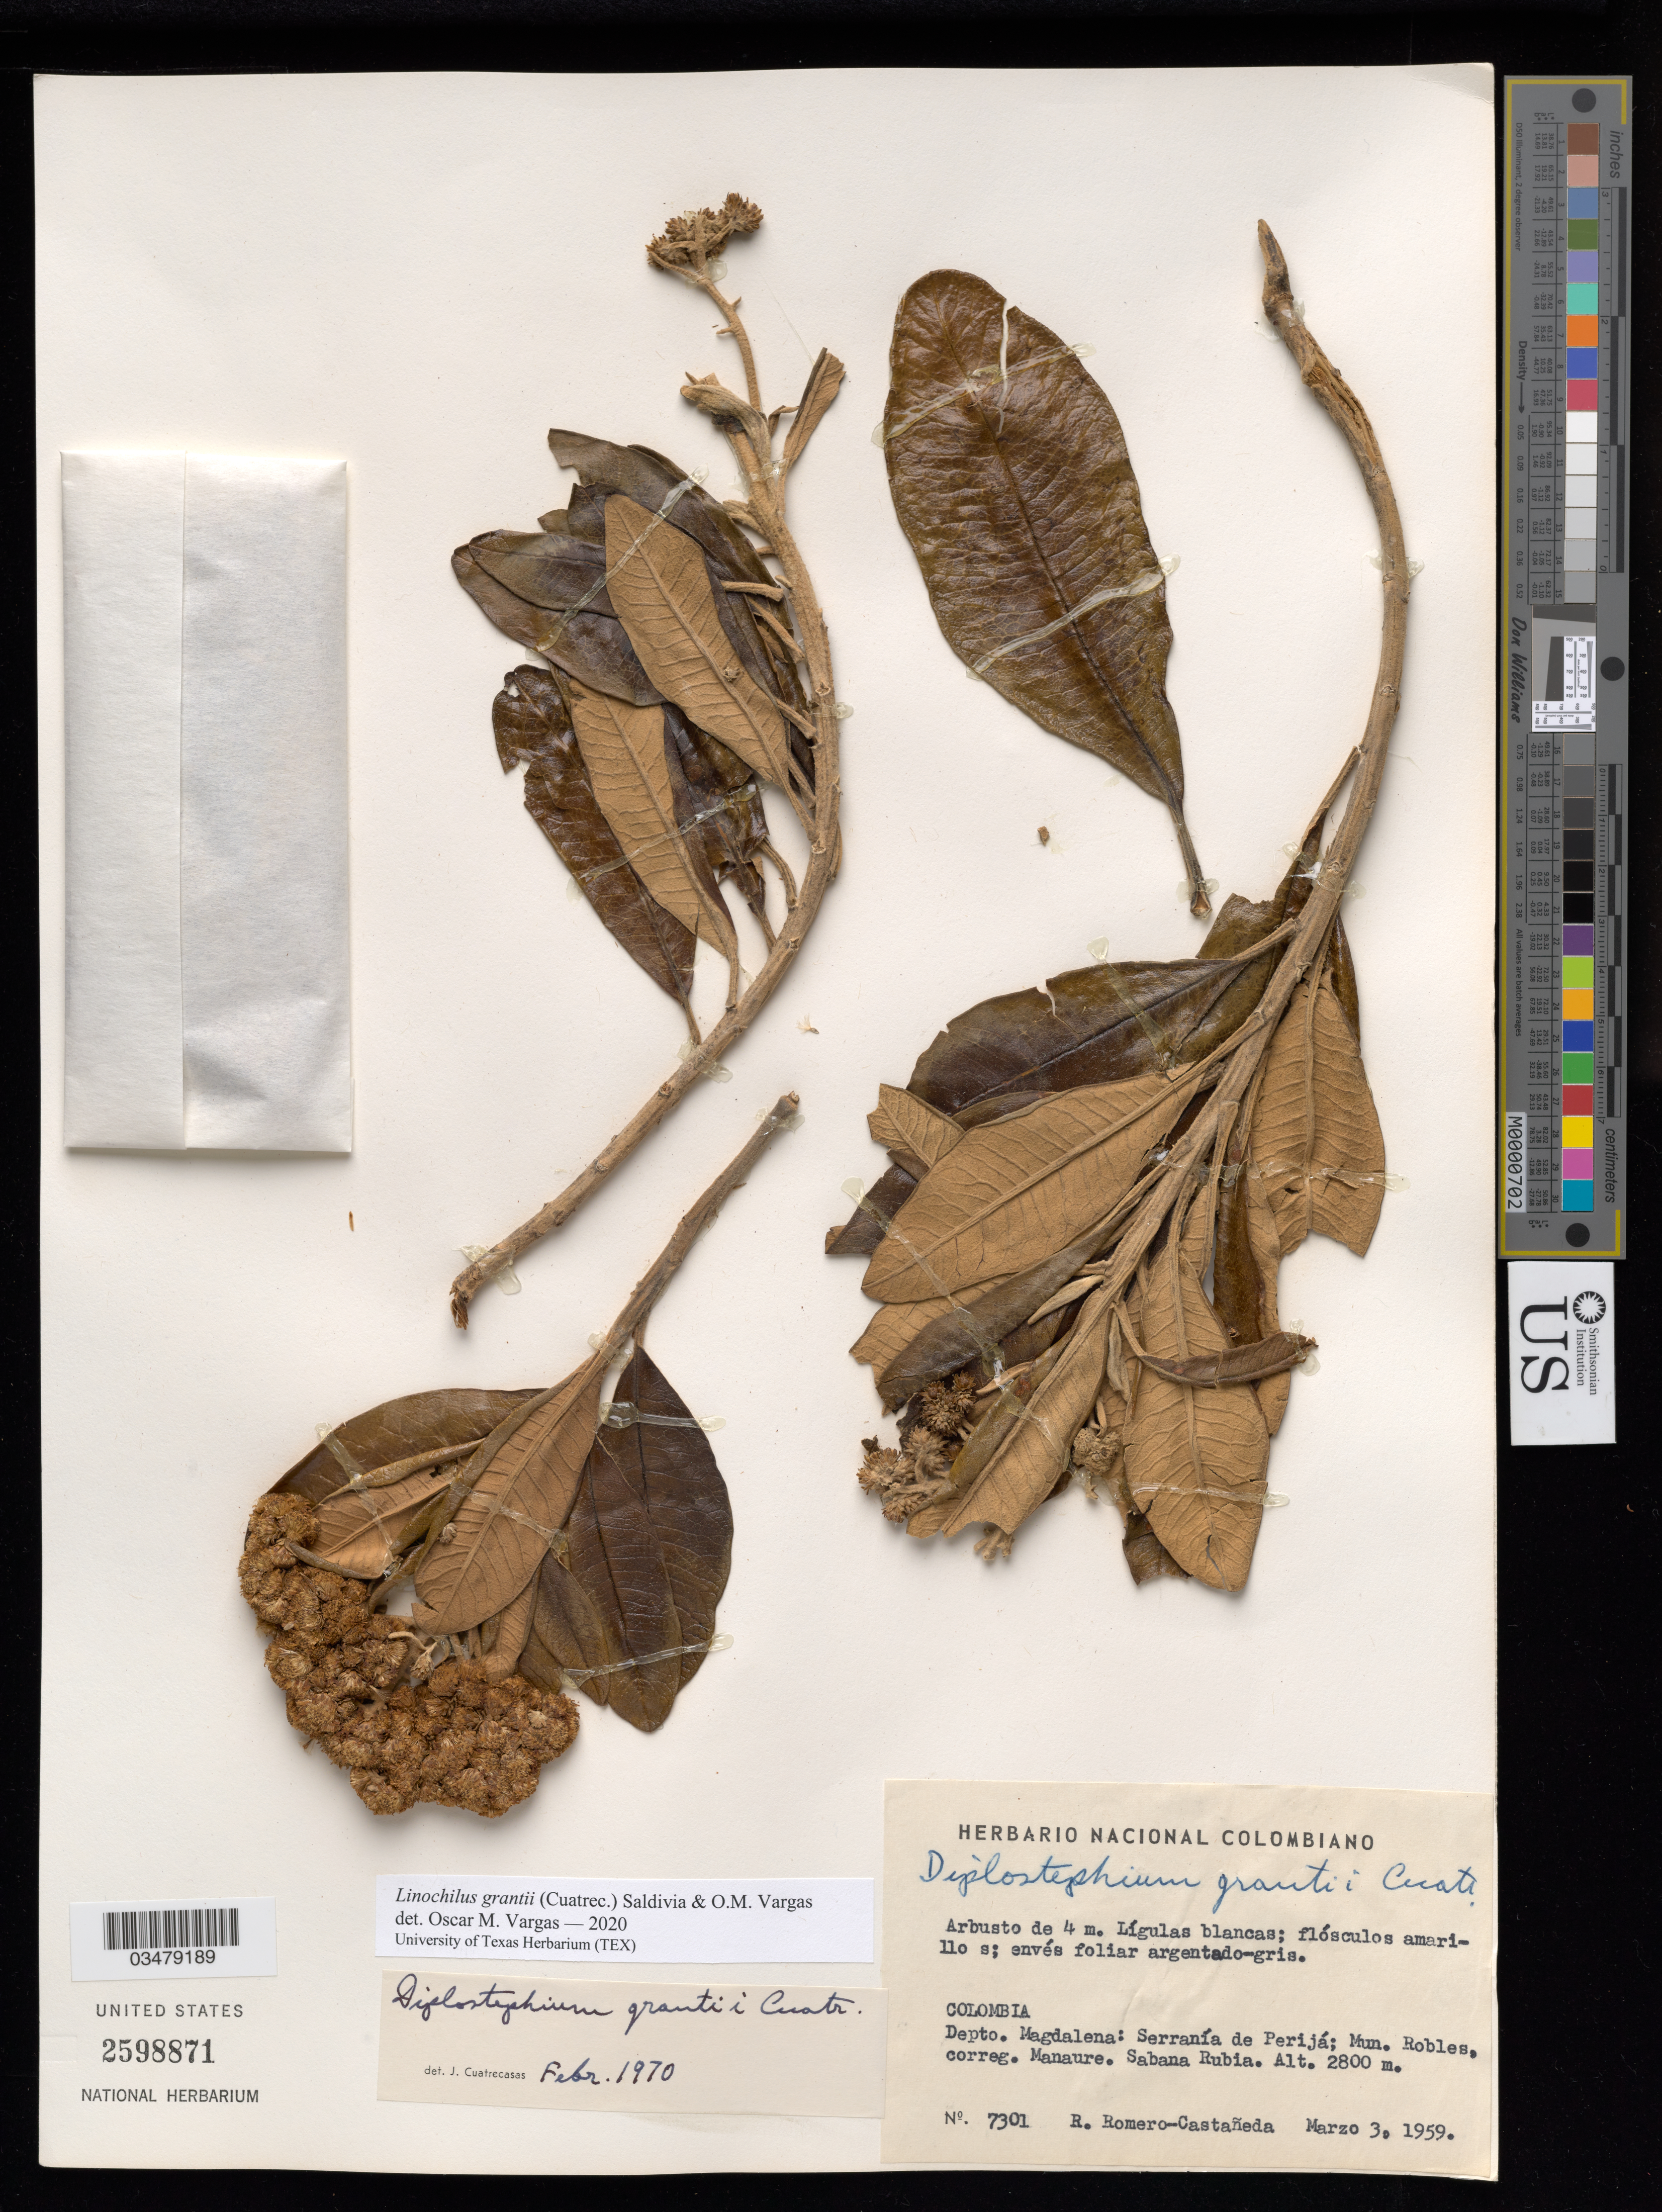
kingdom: Plantae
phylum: Tracheophyta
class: Magnoliopsida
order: Asterales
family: Asteraceae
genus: Linochilus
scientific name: Linochilus grantii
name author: (Cuatrec.) Saldivia & O.M. Vargas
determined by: Vargas, Oscar M.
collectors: R. Romero Castañeda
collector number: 7301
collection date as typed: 03 Mar 1959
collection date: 1959-03-03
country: Colombia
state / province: Magdalena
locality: "Serrania de Perija, munic. Robles, correg. Manawe, Rubia".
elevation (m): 2800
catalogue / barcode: US 2598871